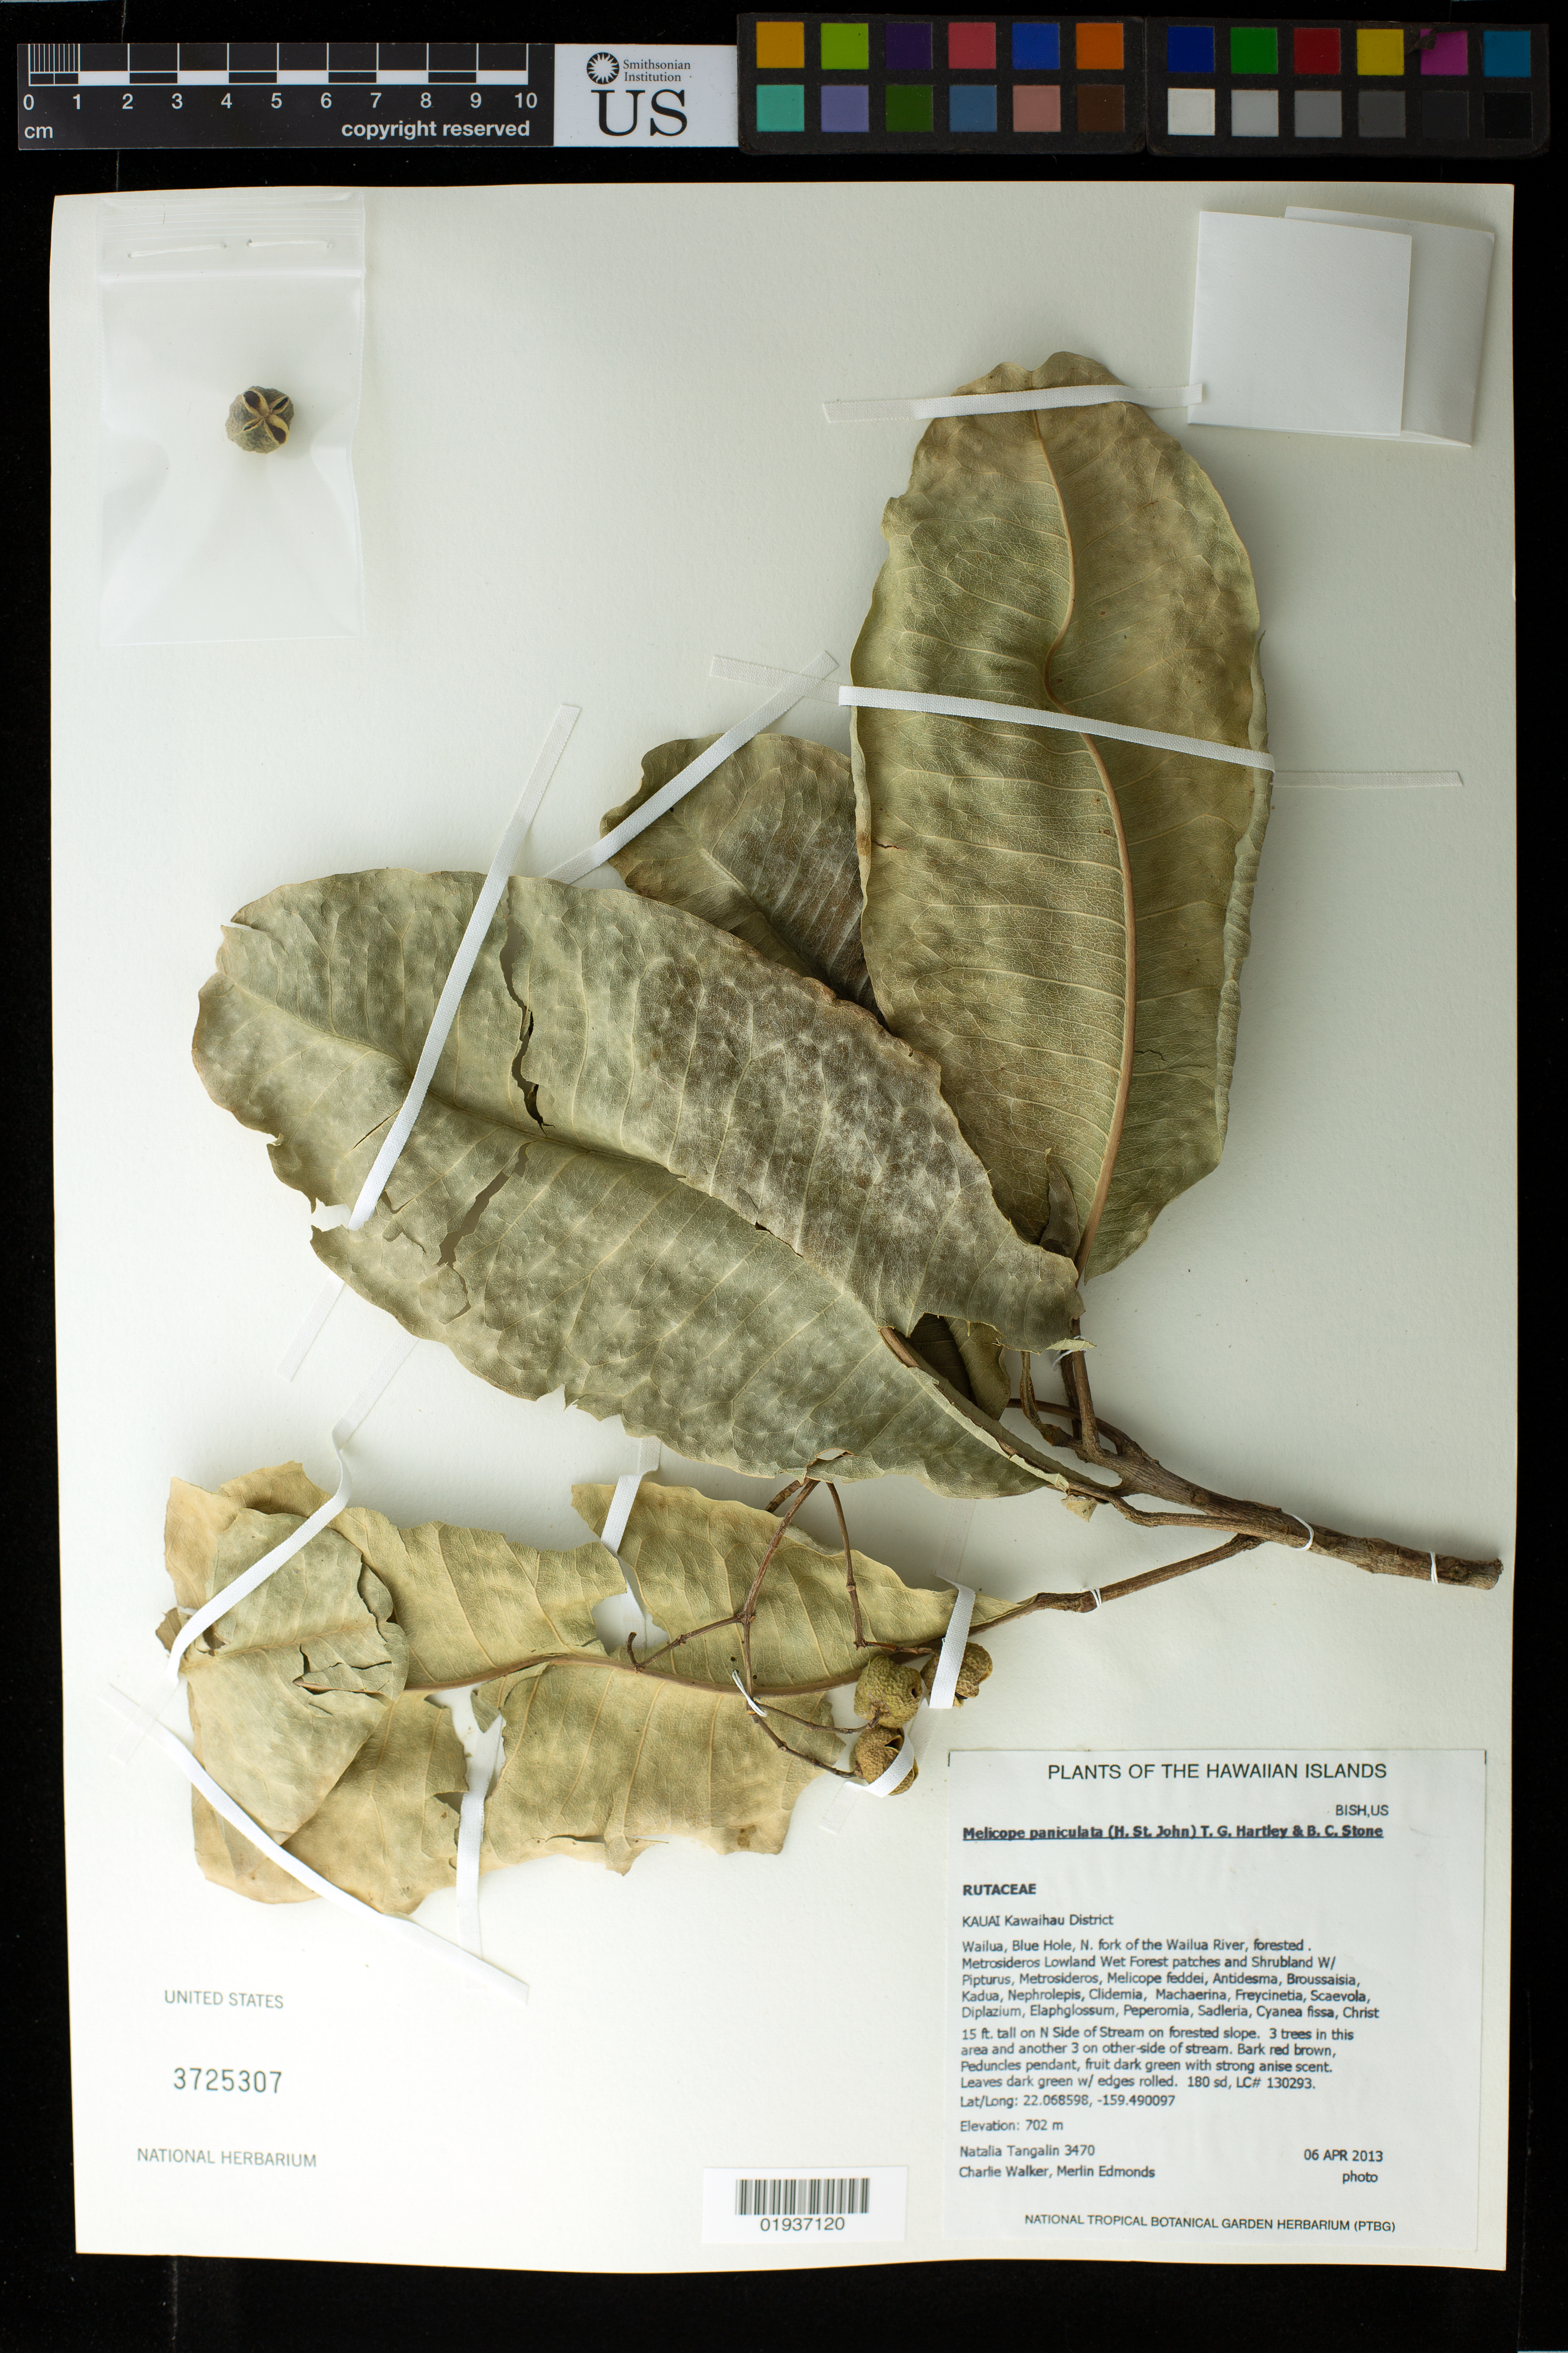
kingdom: Plantae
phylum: Tracheophyta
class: Magnoliopsida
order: Sapindales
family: Rutaceae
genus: Melicope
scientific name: Melicope paniculata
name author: (H. St. John) T.G. Hartley & B.C. Stone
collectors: N. Tangalin, C. Walker & M. Edmonds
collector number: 3470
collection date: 2013-04-06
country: United States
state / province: Hawaii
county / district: Kauai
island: Kaua'i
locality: Kawaihau District, Wailua, Blue Hole, N. fork of the Wailua River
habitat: Lowland wet forest and shrubland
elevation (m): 702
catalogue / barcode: US 3725307